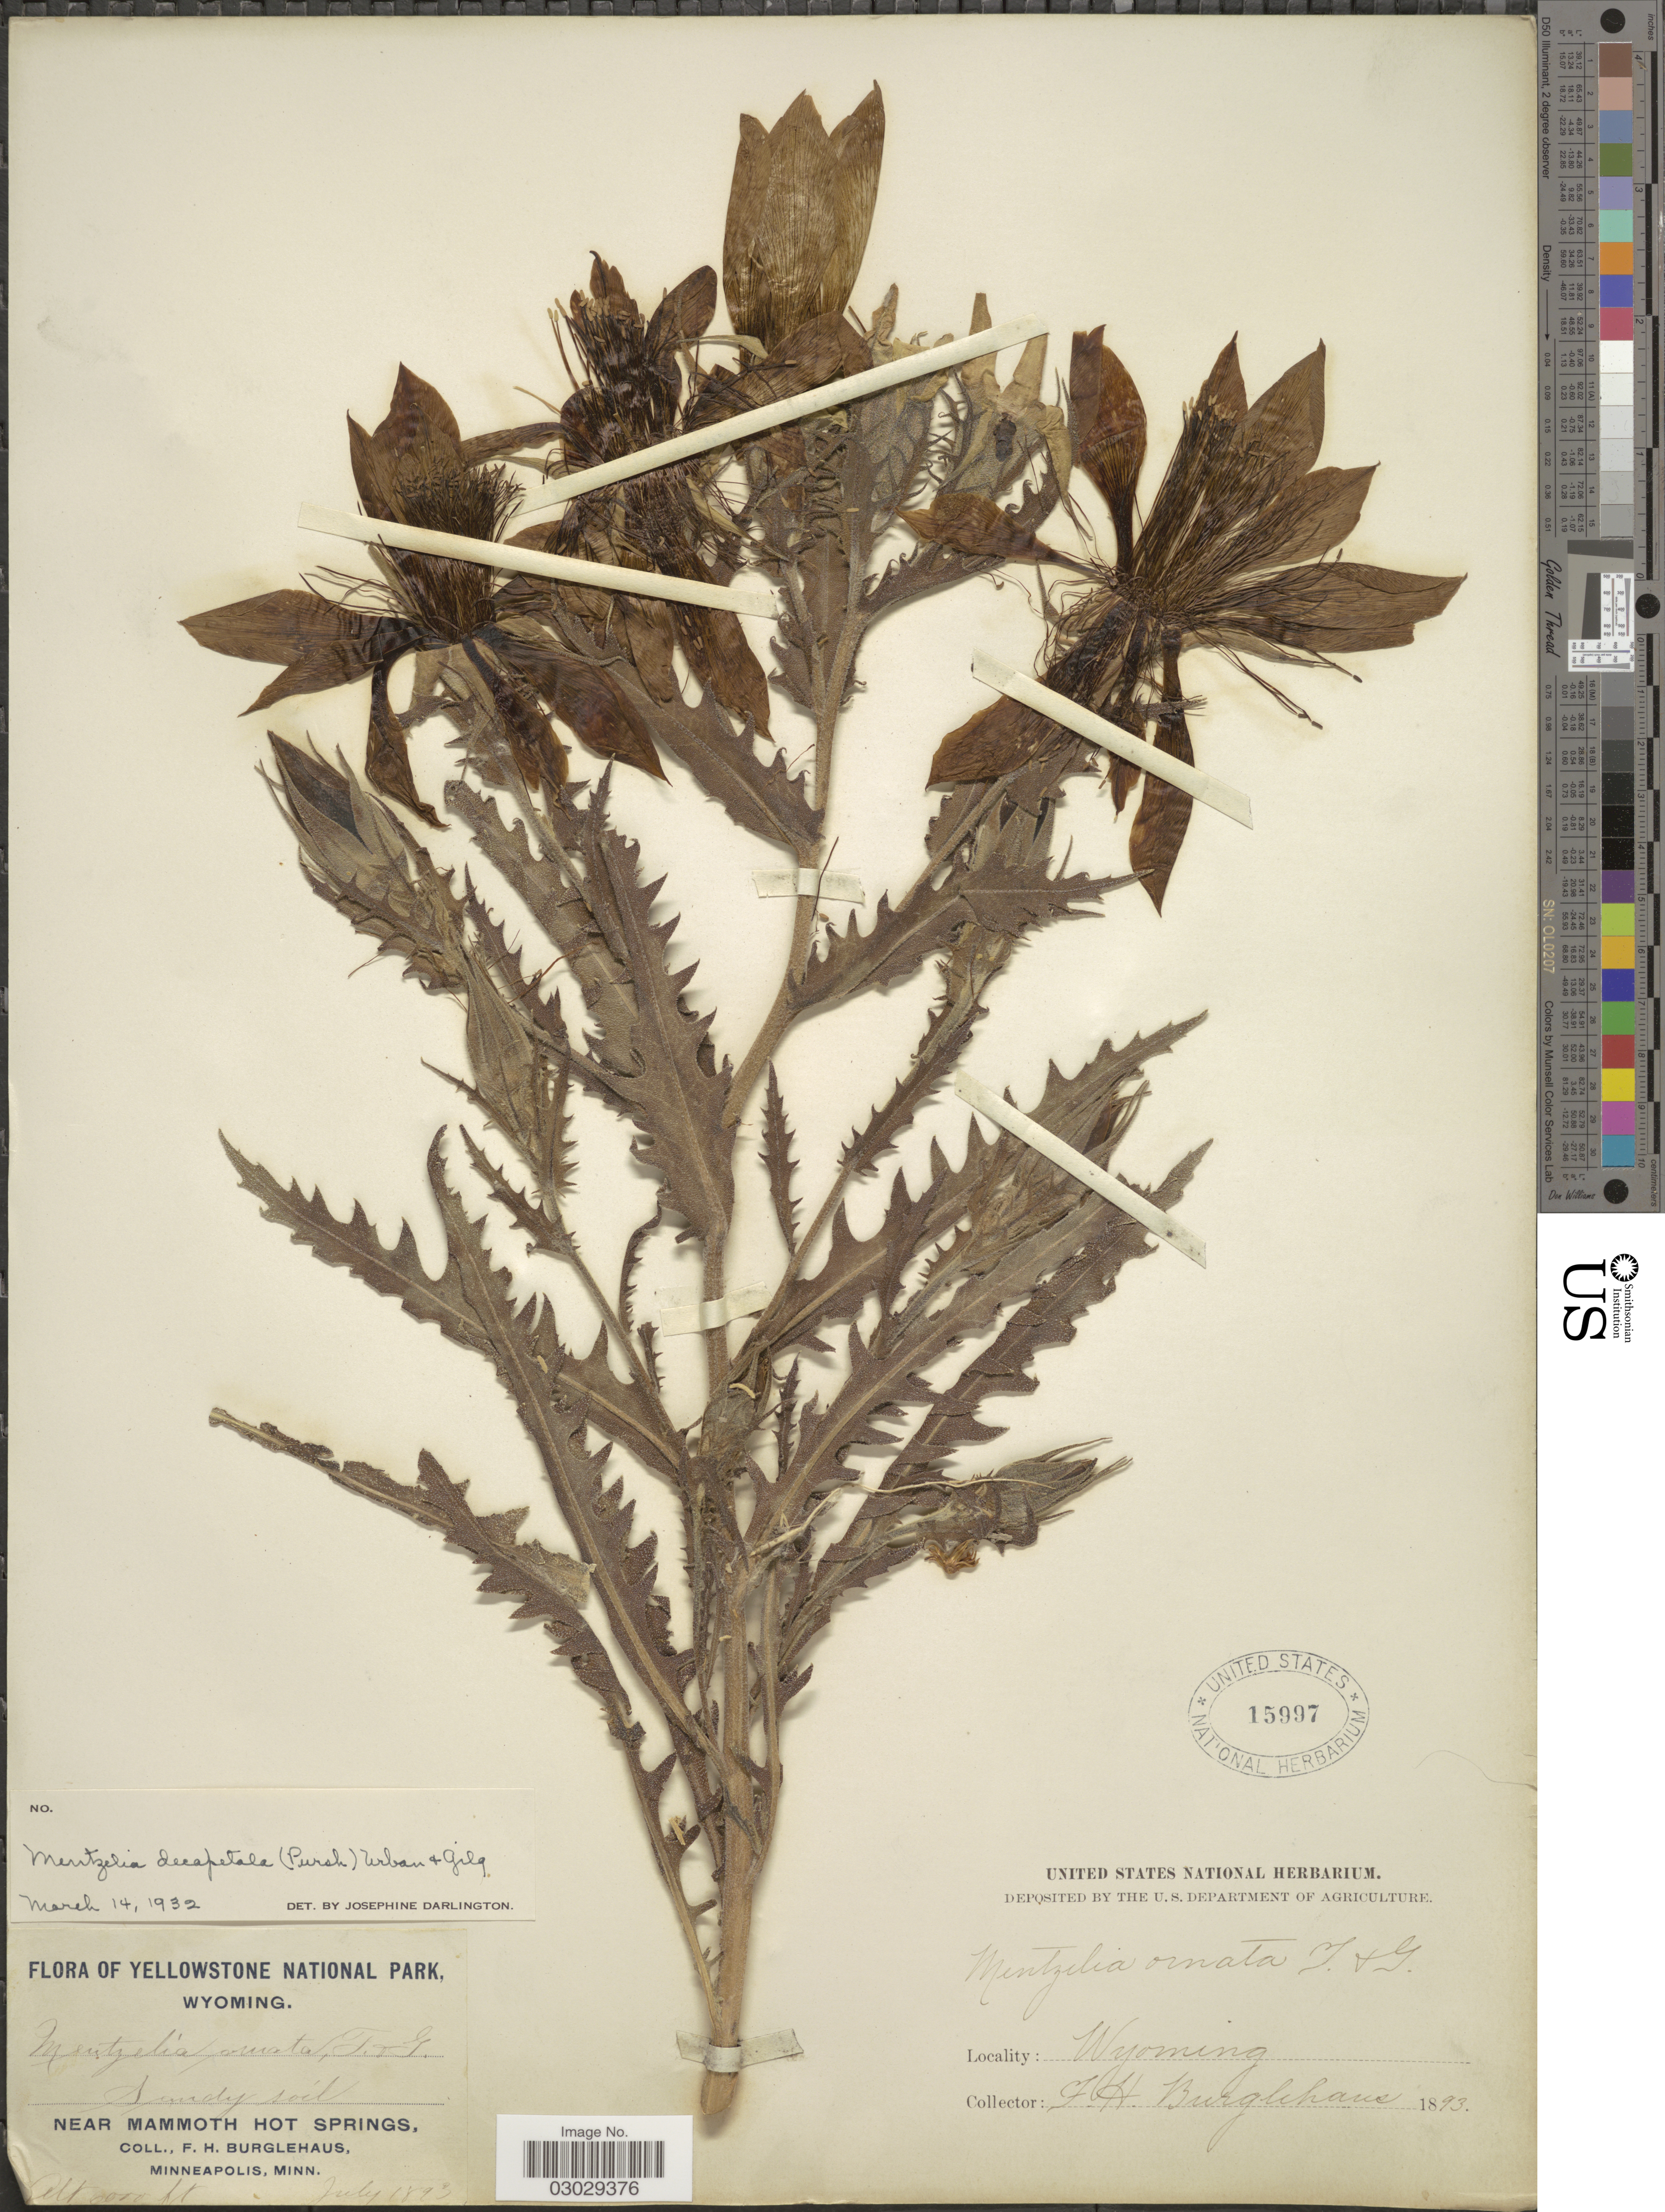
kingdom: Plantae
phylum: Tracheophyta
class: Magnoliopsida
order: Cornales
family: Loasaceae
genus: Mentzelia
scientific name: Mentzelia decapetala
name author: (Sims) Urb.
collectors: F. Burglehaus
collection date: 1893-07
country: United States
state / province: Wyoming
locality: Yellowstone National Park. Near Mammoth Hot Springs.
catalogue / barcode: US 15997